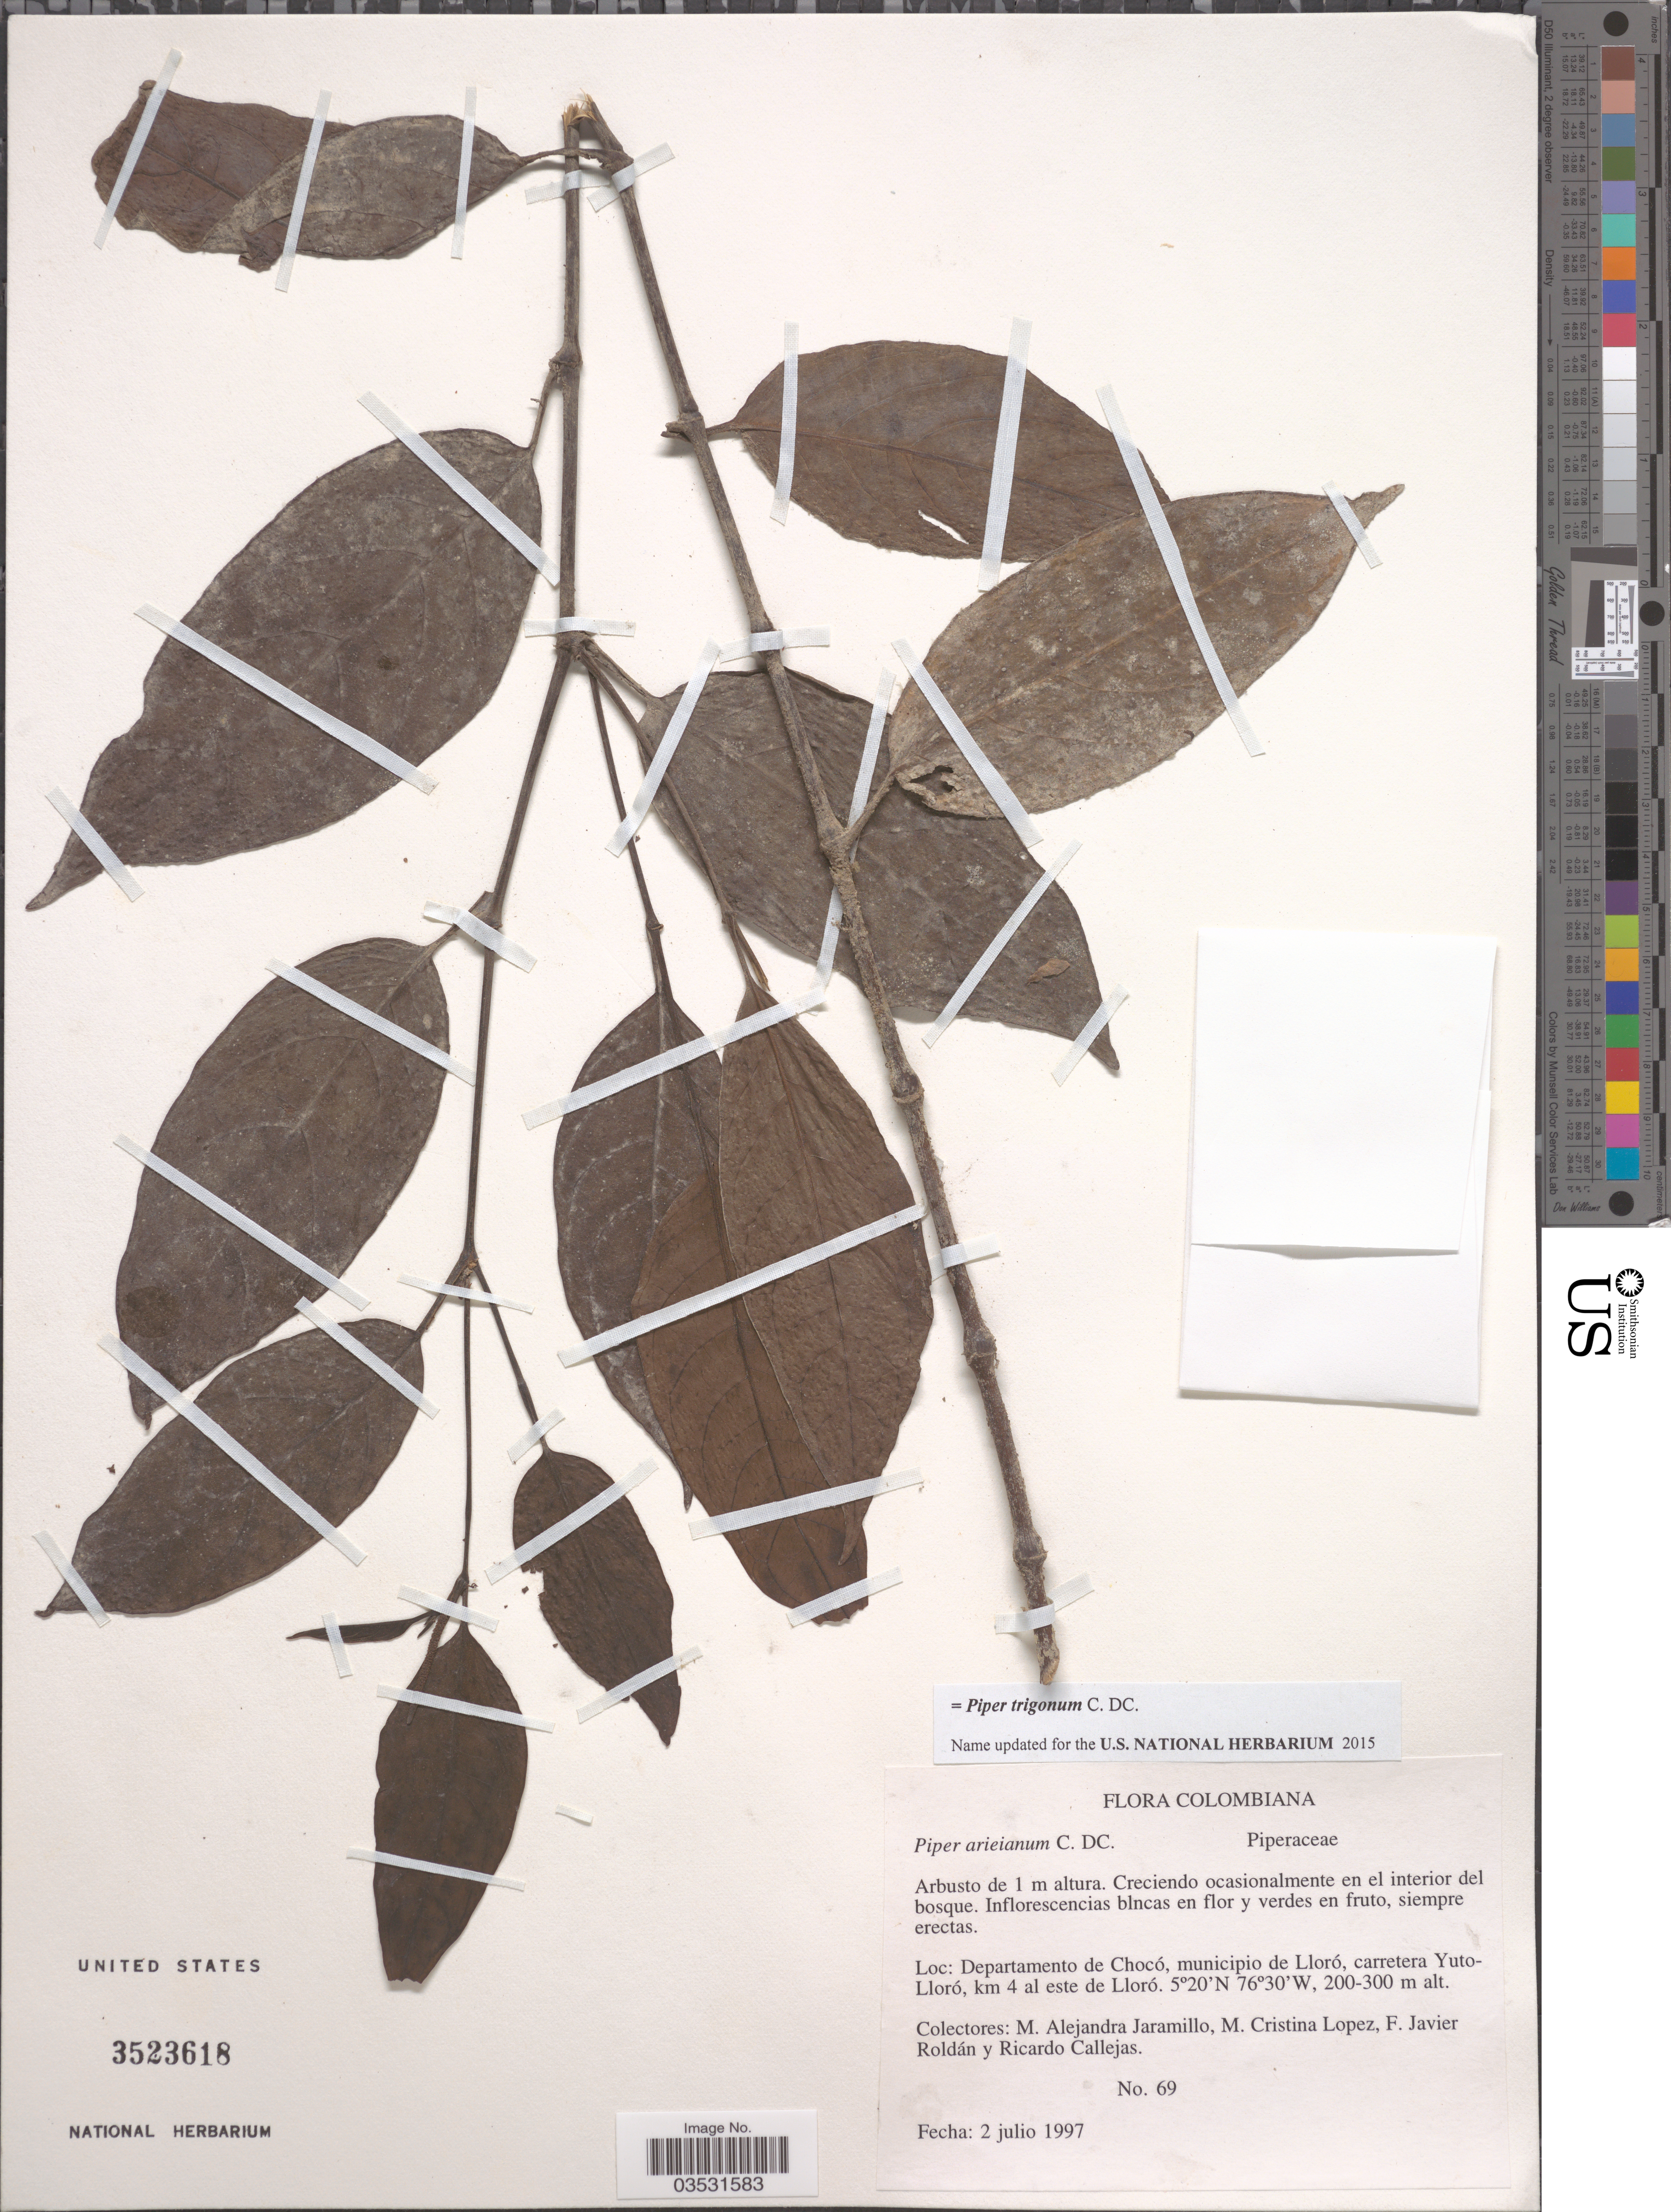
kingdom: Plantae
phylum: Tracheophyta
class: Magnoliopsida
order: Piperales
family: Piperaceae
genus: Piper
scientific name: Piper trigonum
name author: C. DC.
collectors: M. A. Jaramillo, M. Lopez, F. J. Roldán & R. Callejas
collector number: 69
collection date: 1997-07-02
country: Colombia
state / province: Chocó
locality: Departamento de Chocó, municipio de Lloró, carretera Yuto-Lloró, km 4 al este de Lloró.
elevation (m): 200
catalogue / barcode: US 3523618